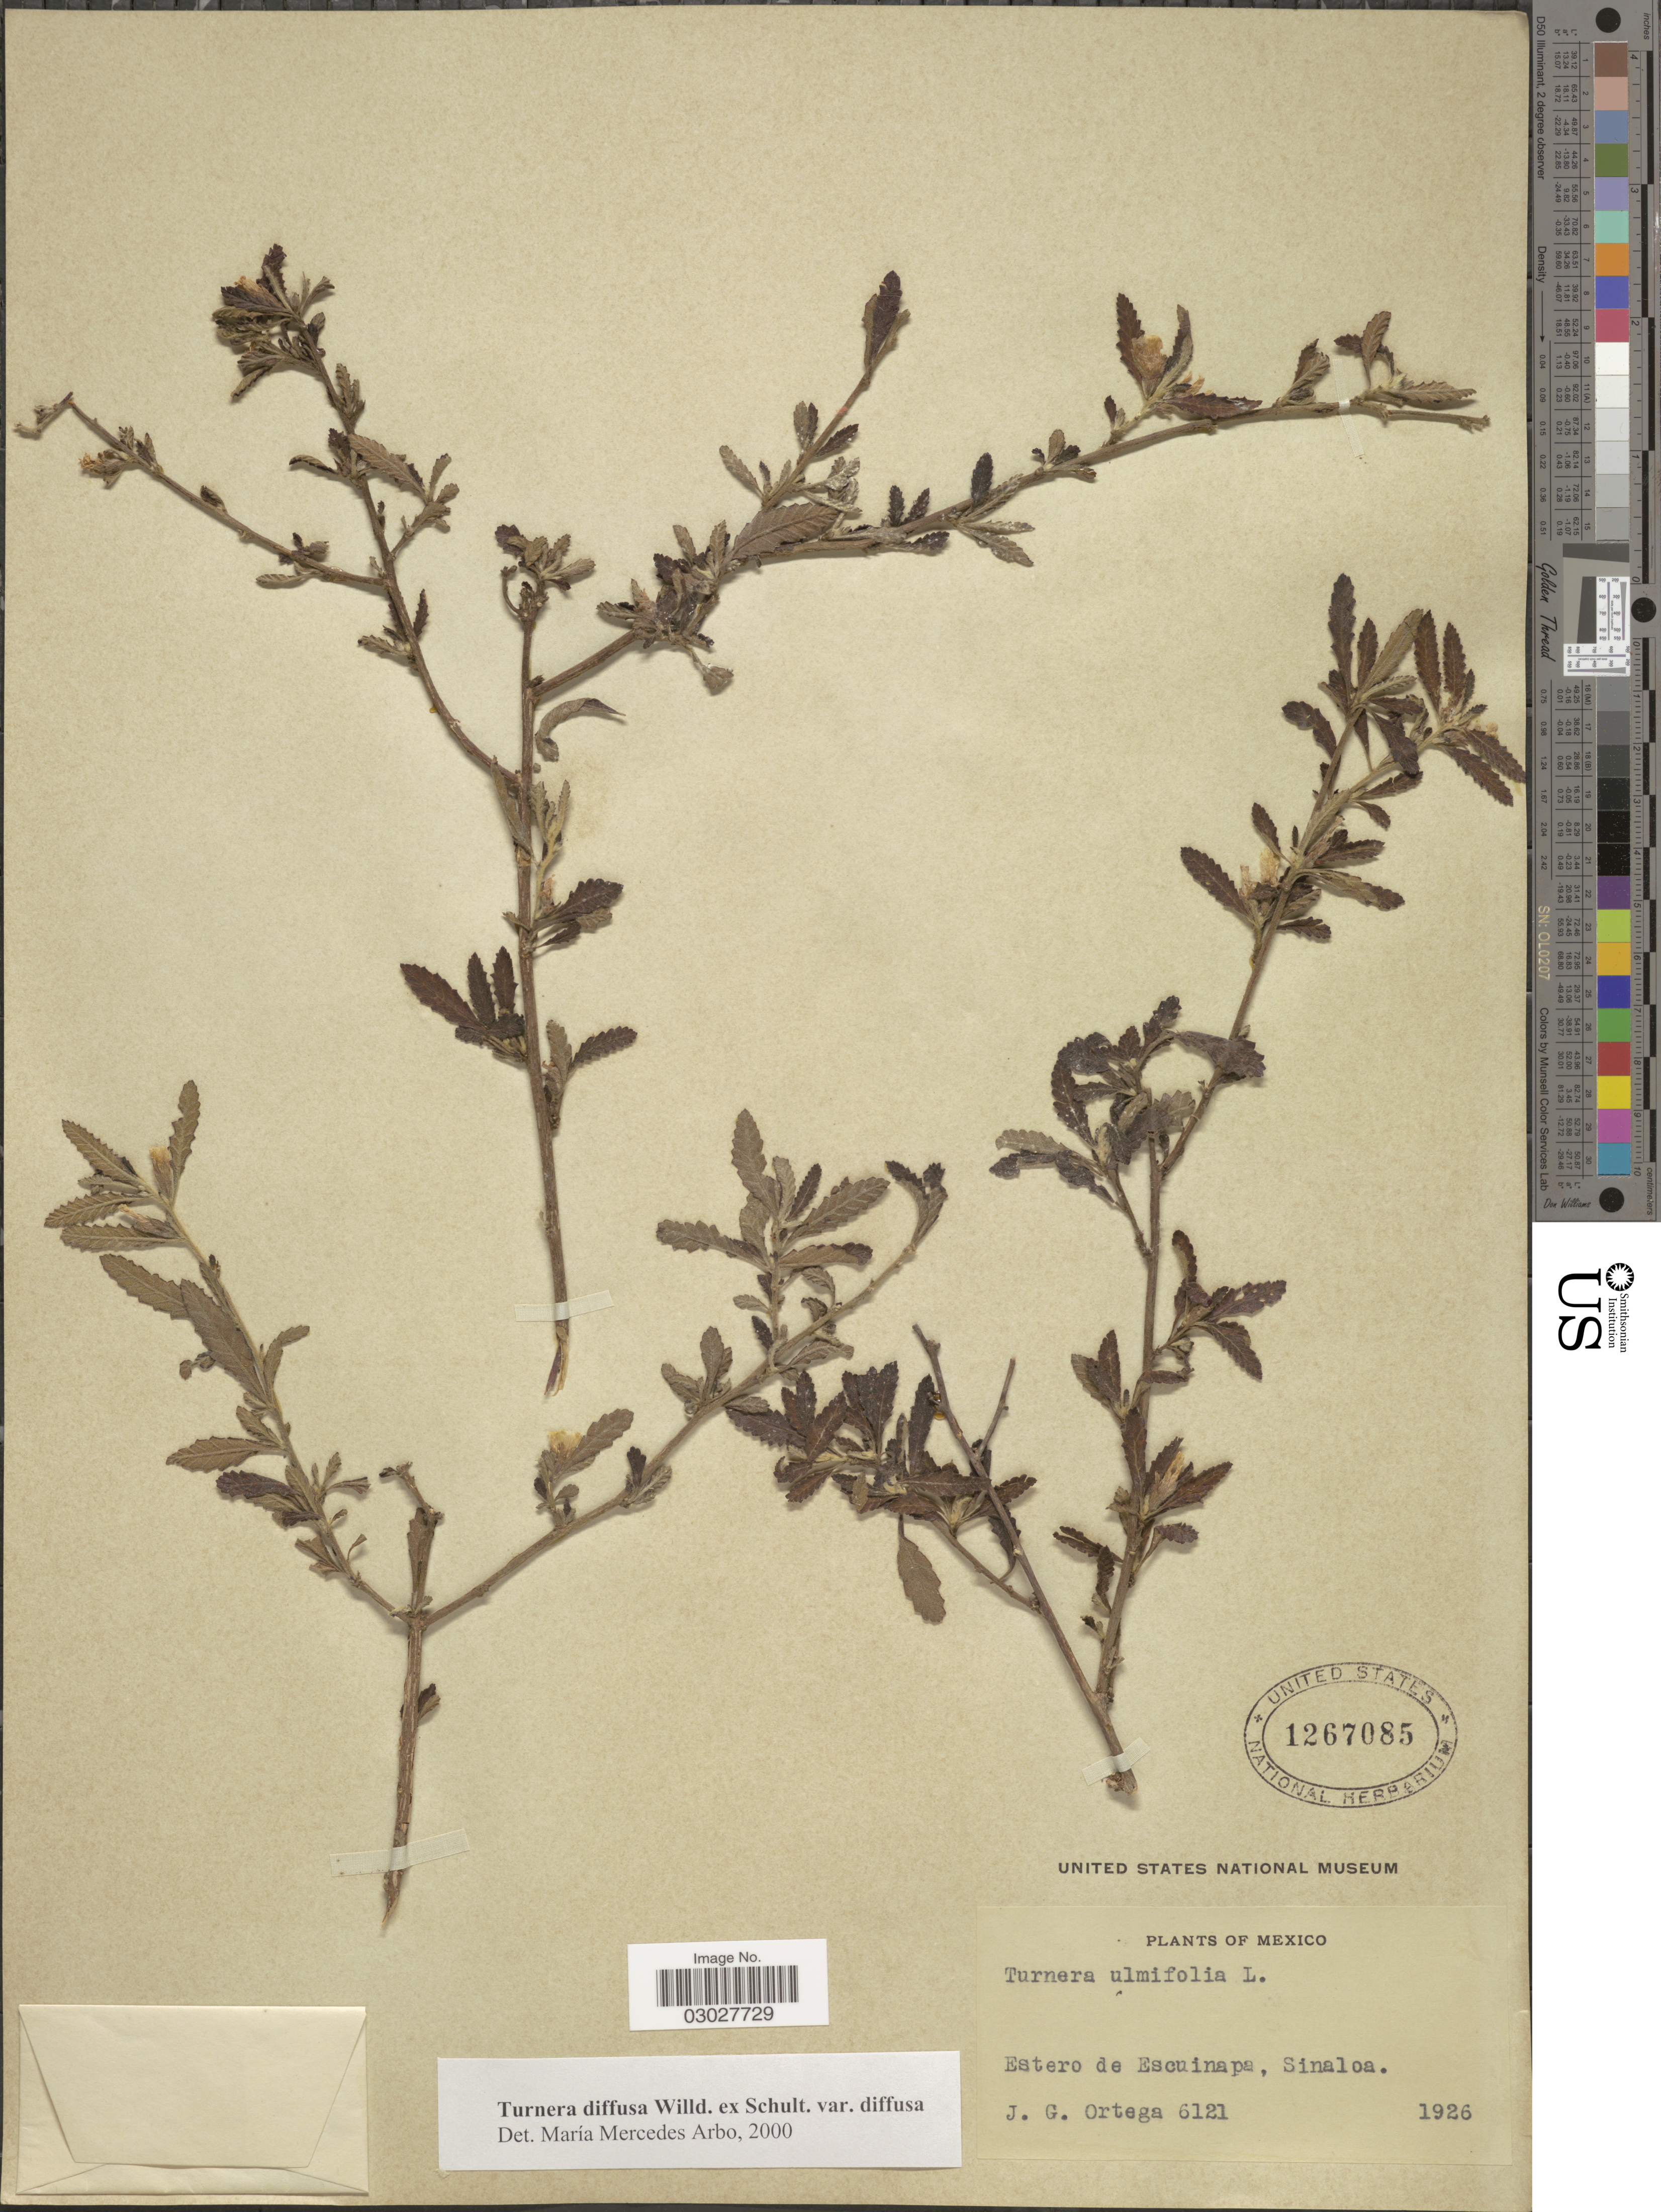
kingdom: Plantae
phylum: Tracheophyta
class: Magnoliopsida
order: Malpighiales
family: Turneraceae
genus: Turnera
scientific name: Turnera diffusa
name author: Willd. ex Schult.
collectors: J. Ortega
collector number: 6121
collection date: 1926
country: Mexico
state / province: Sinaloa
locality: Estero de Escuinapa.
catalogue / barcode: US 1267085